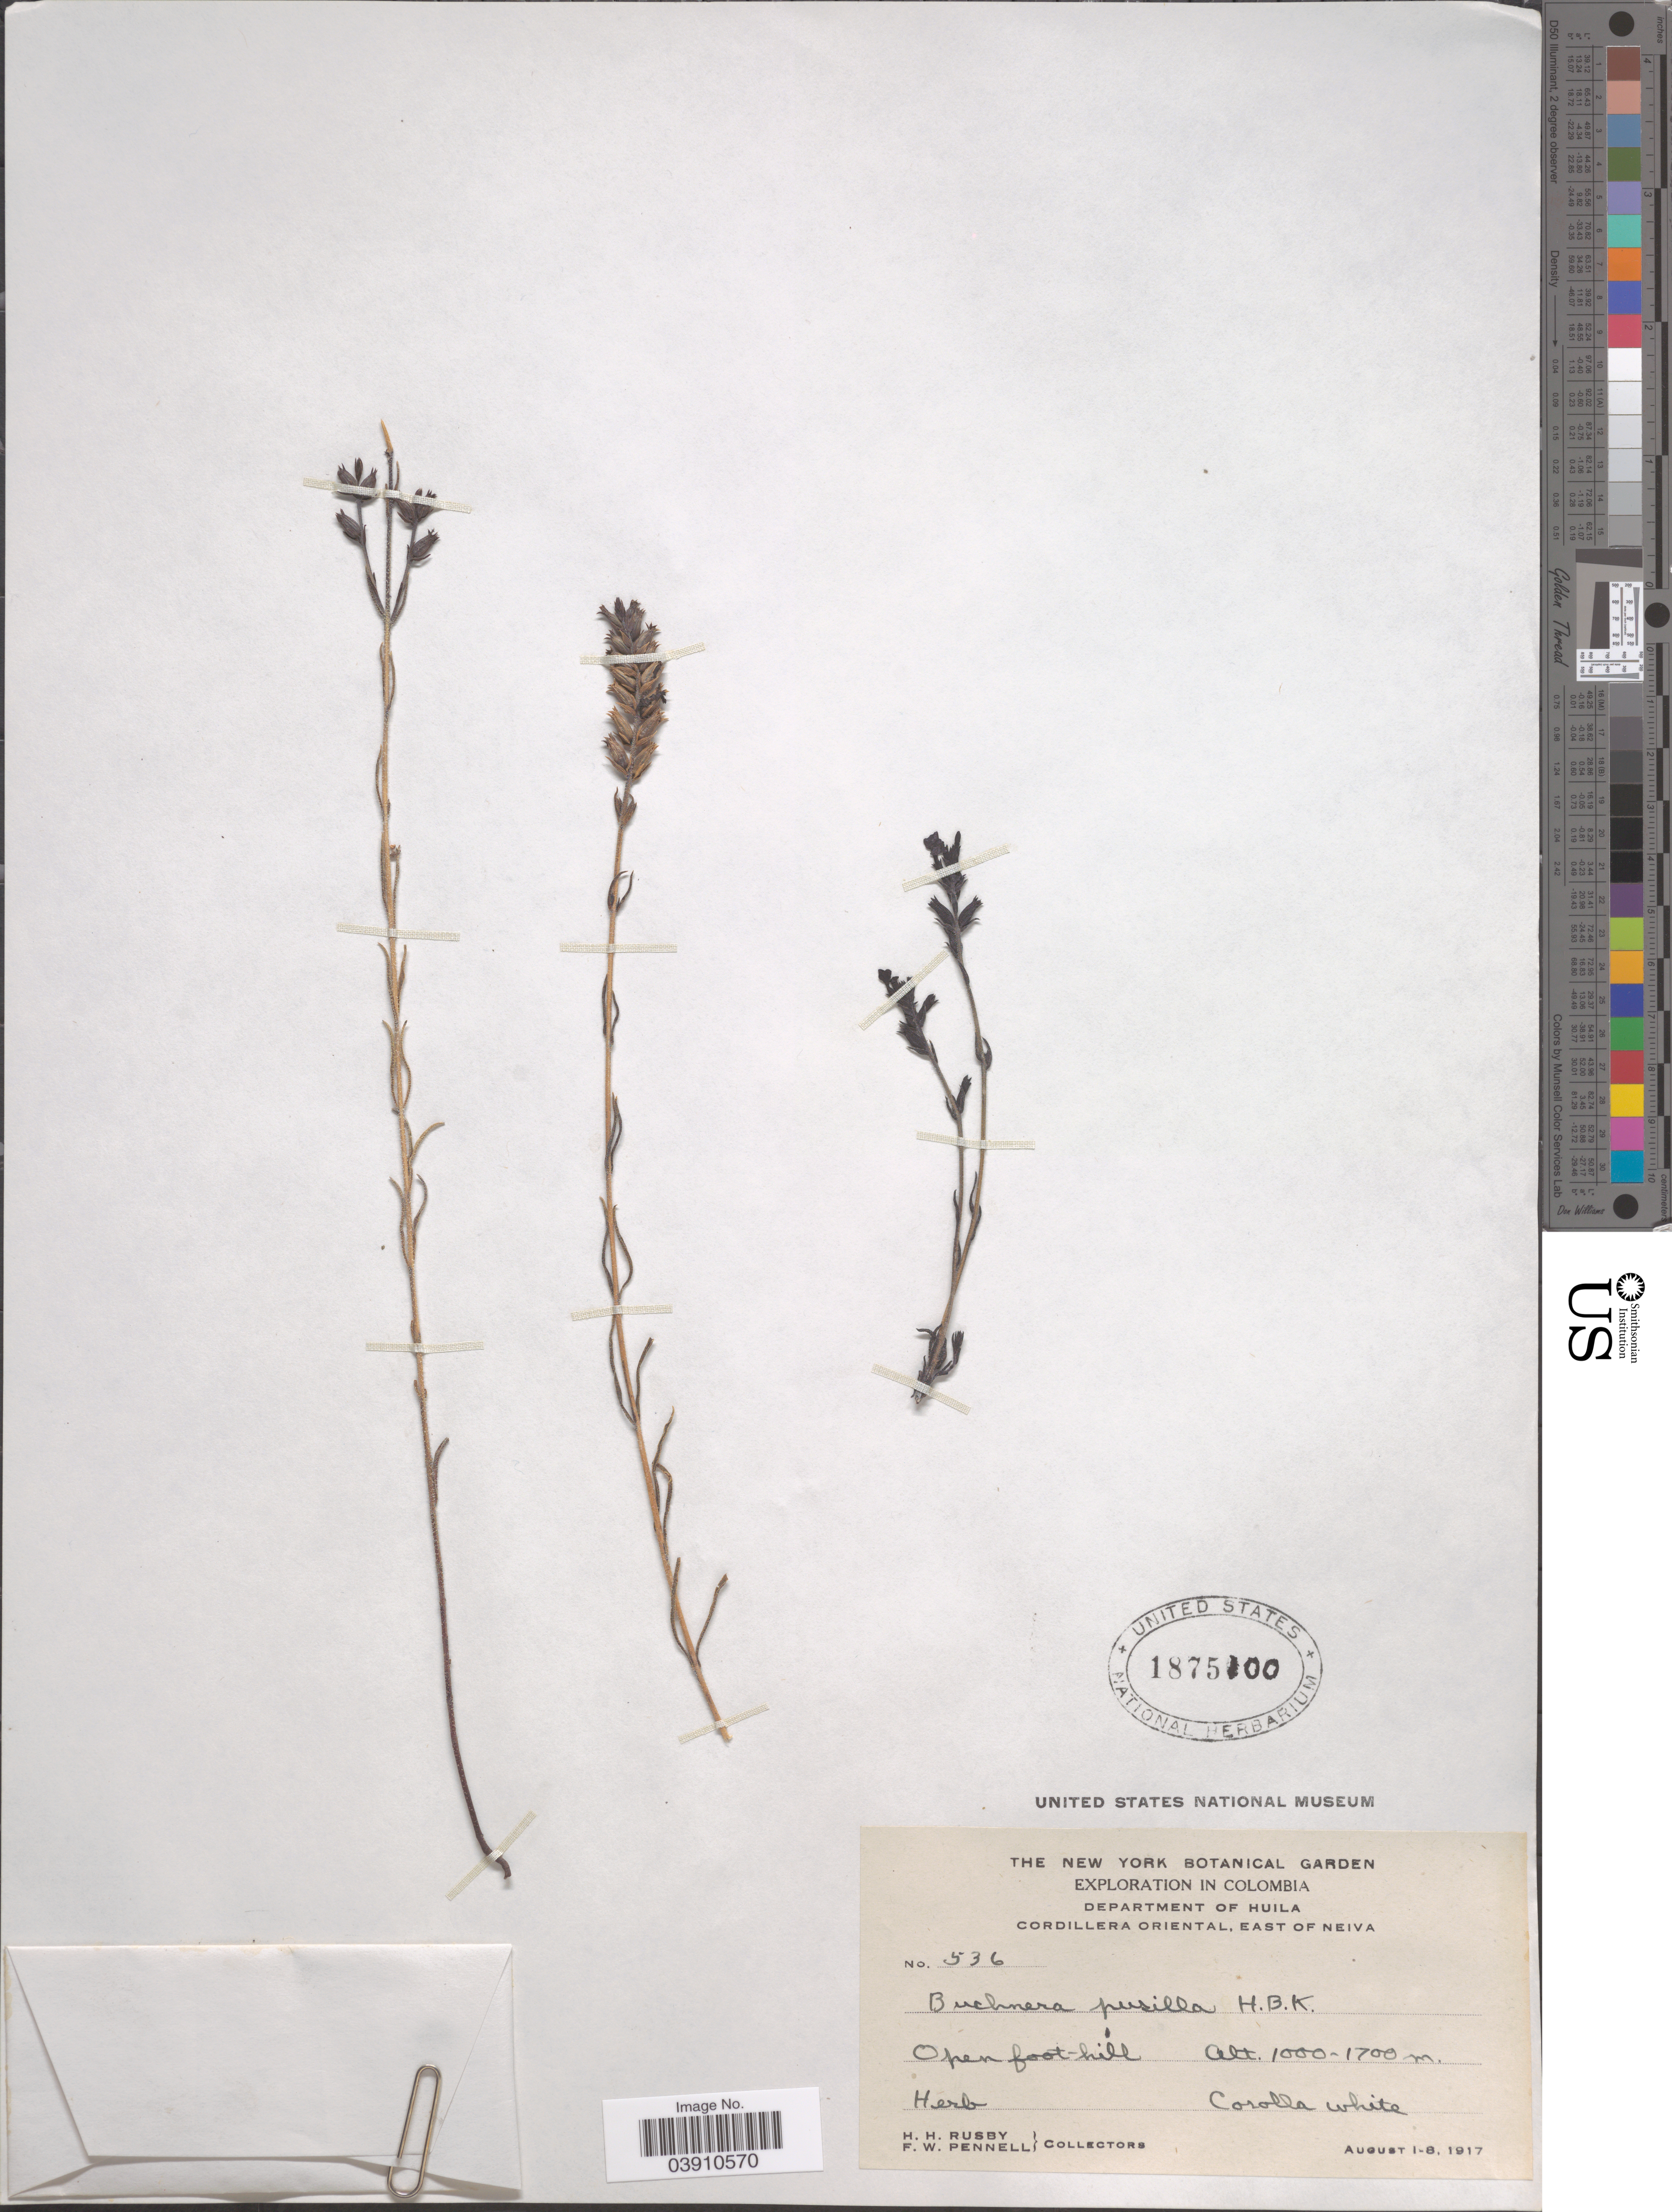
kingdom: Plantae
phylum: Tracheophyta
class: Magnoliopsida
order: Lamiales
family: Orobanchaceae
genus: Buchnera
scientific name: Buchnera pusilla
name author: Kunth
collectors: H. H. Rusby & F. W. Pennell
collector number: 536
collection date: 1917-08-01/1917-08-08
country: Colombia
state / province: Huila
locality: Cordillera Oriental, East of Neiva. Open foot-hill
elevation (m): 1000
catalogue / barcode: US 1875100